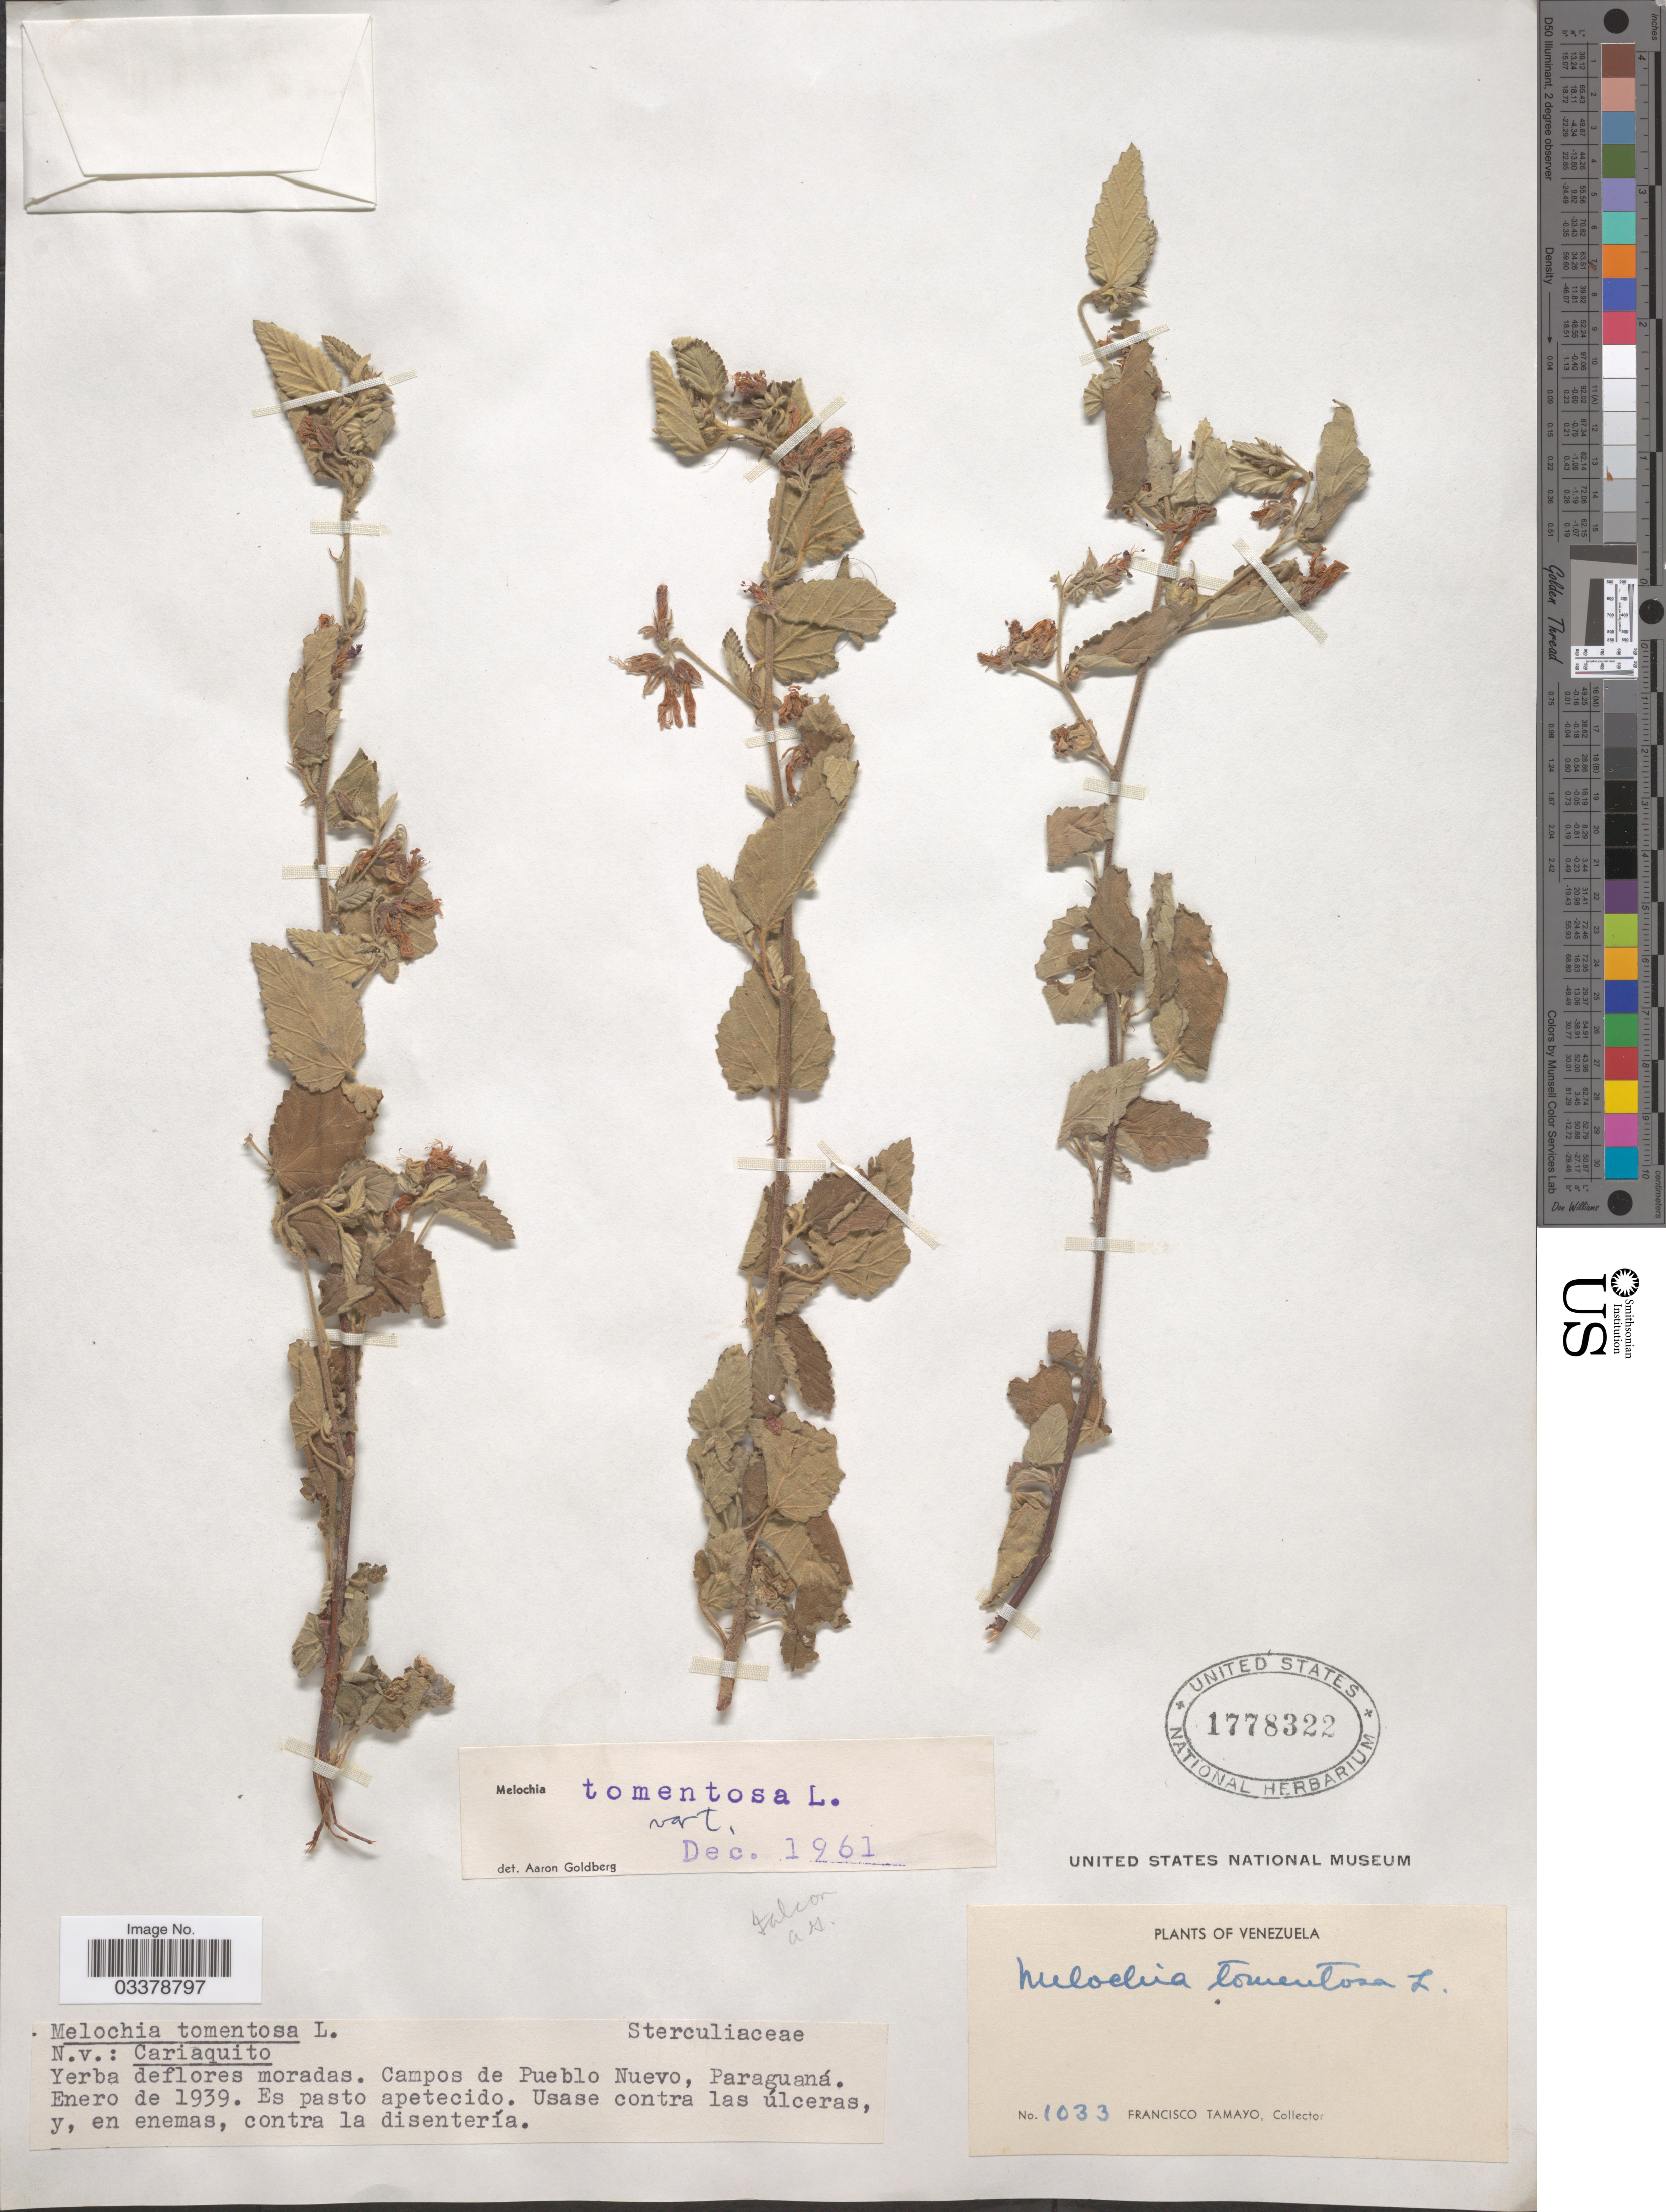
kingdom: Plantae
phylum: Tracheophyta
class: Magnoliopsida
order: Malvales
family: Malvaceae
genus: Melochia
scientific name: Melochia tomentosa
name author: L.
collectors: F. Tamayo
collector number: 1033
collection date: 1939-01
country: Venezuela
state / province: Falcón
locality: Falcon as. [interpreted] [unsure placement] Campos de Pueblo Nuevo, Paraguaná.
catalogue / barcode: US 1778322